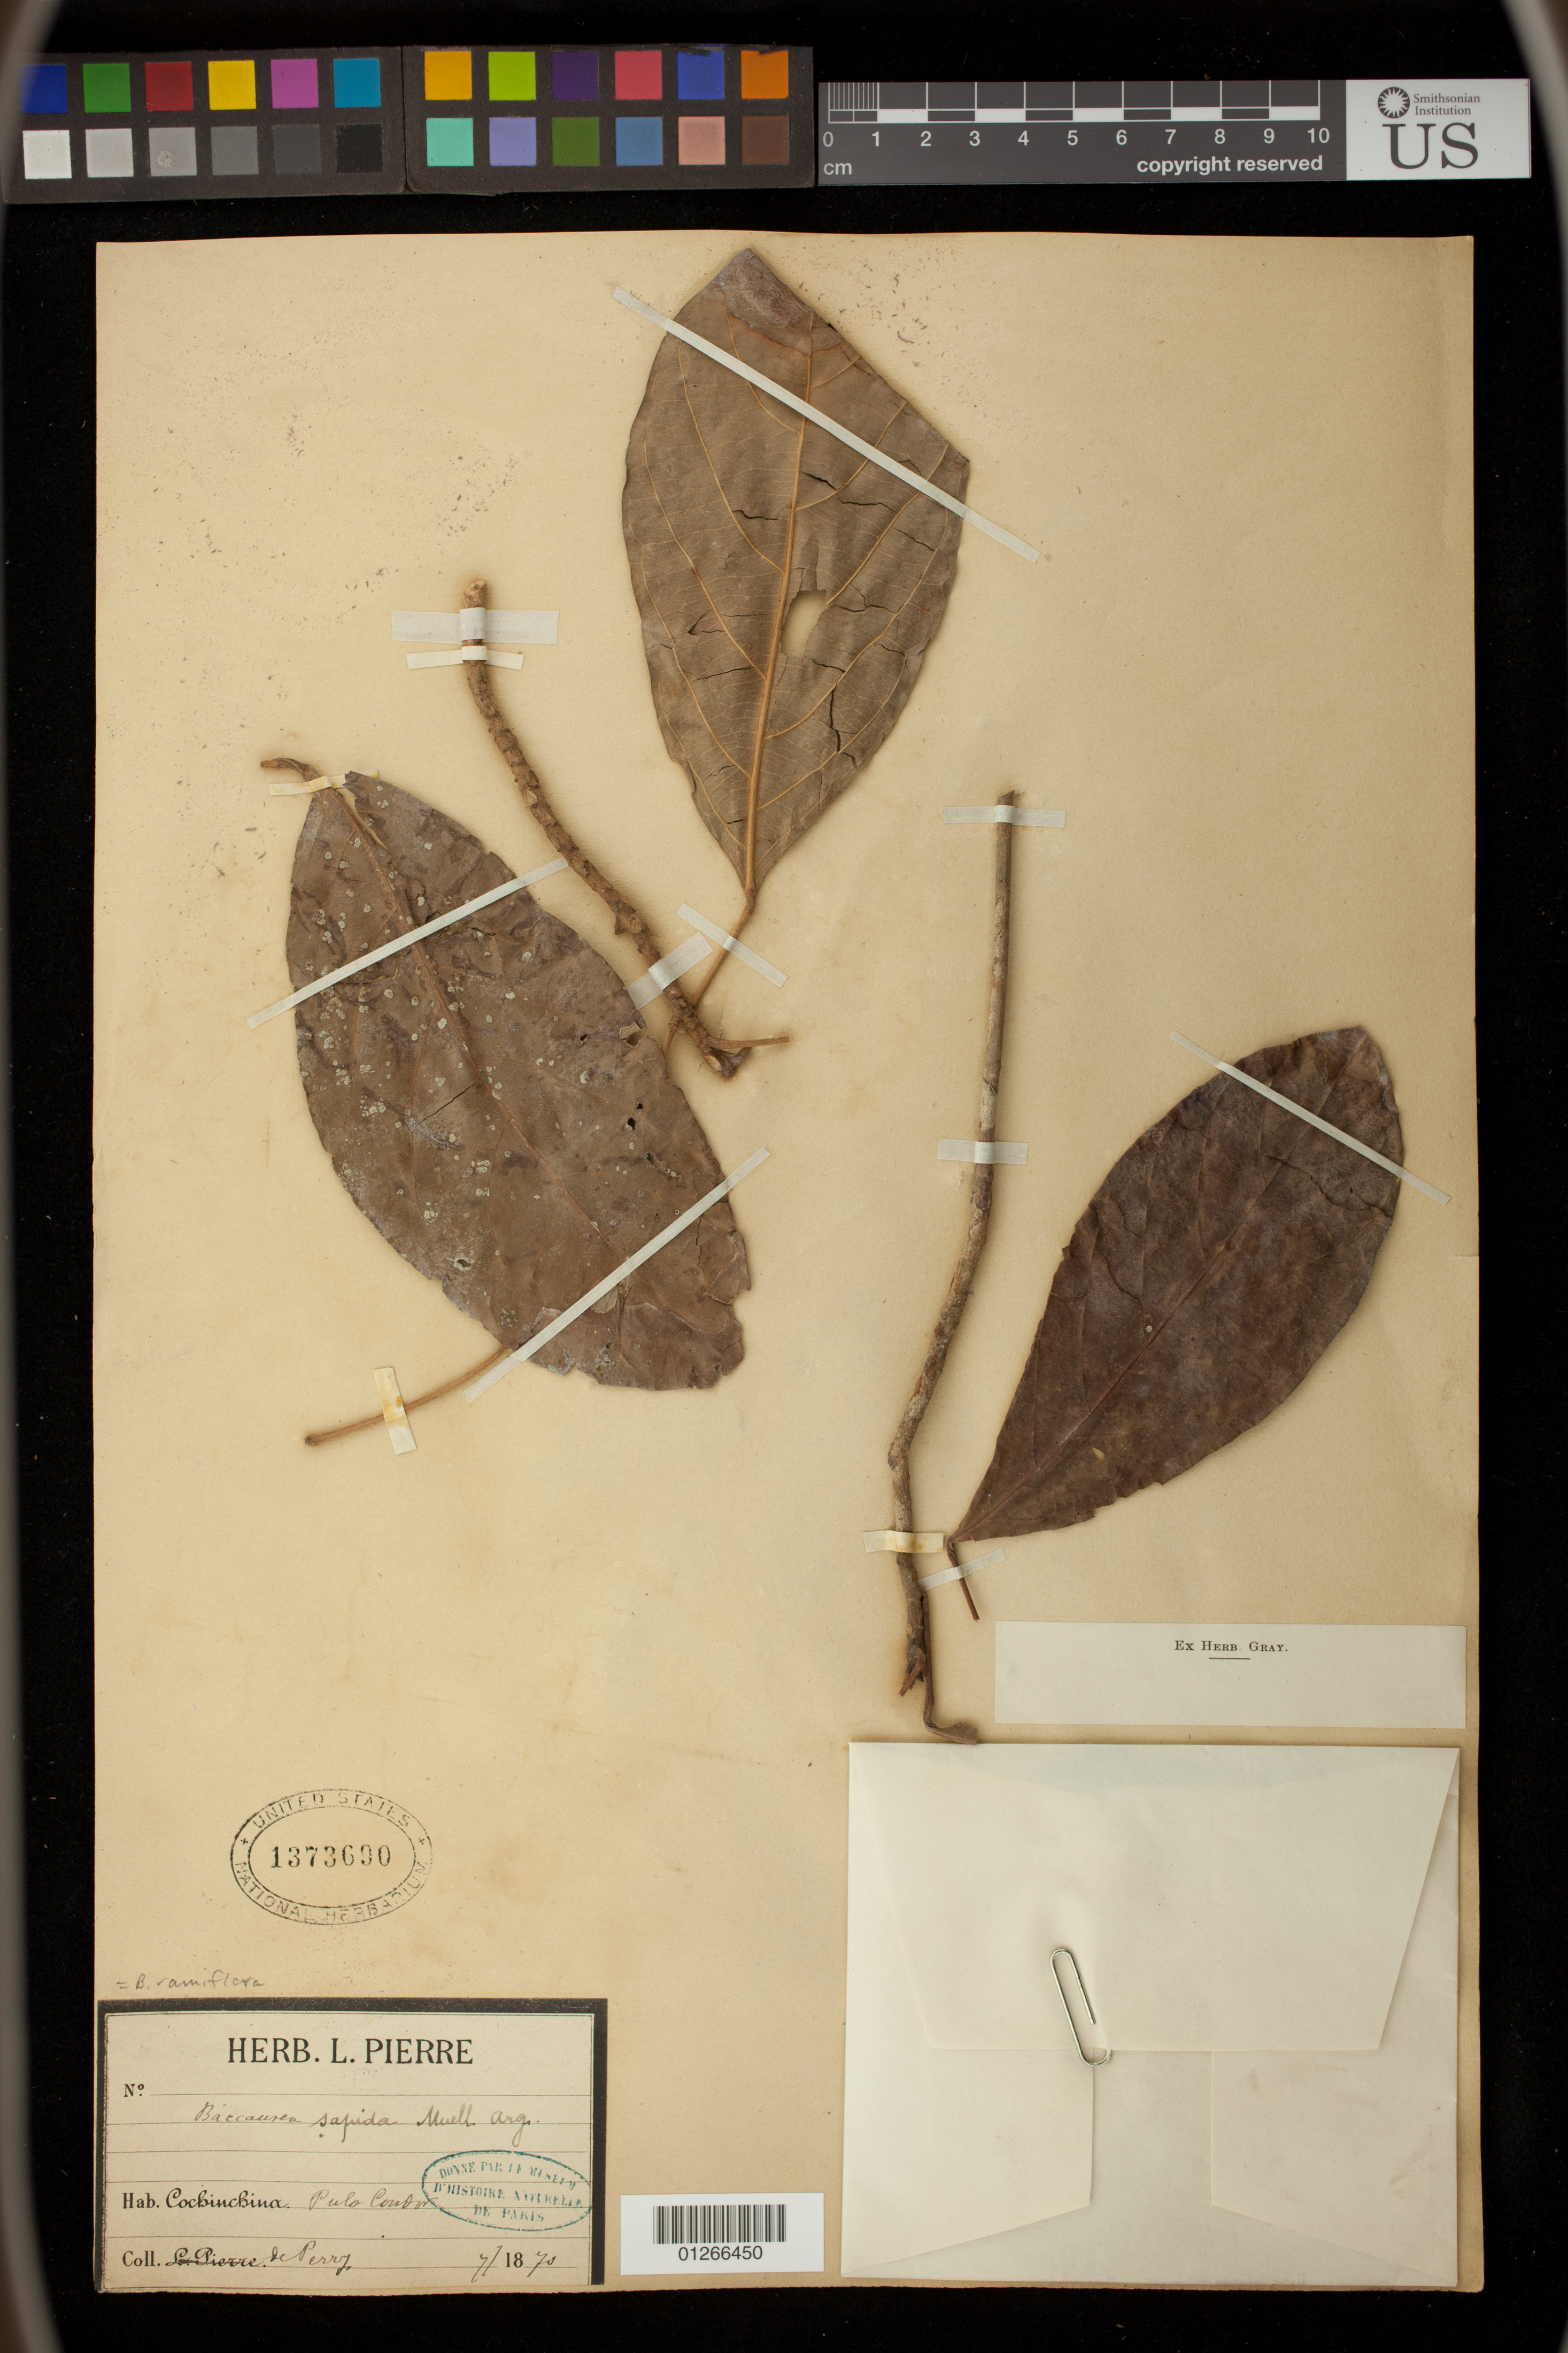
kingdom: Plantae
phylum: Tracheophyta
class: Magnoliopsida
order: Malpighiales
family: Phyllanthaceae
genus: Baccaurea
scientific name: Baccaurea ramiflora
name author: Lour.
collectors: de Perry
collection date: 1870-07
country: Vietnam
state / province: Ba Ria-Vung Tau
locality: Cochinchina. Pulo Condor.